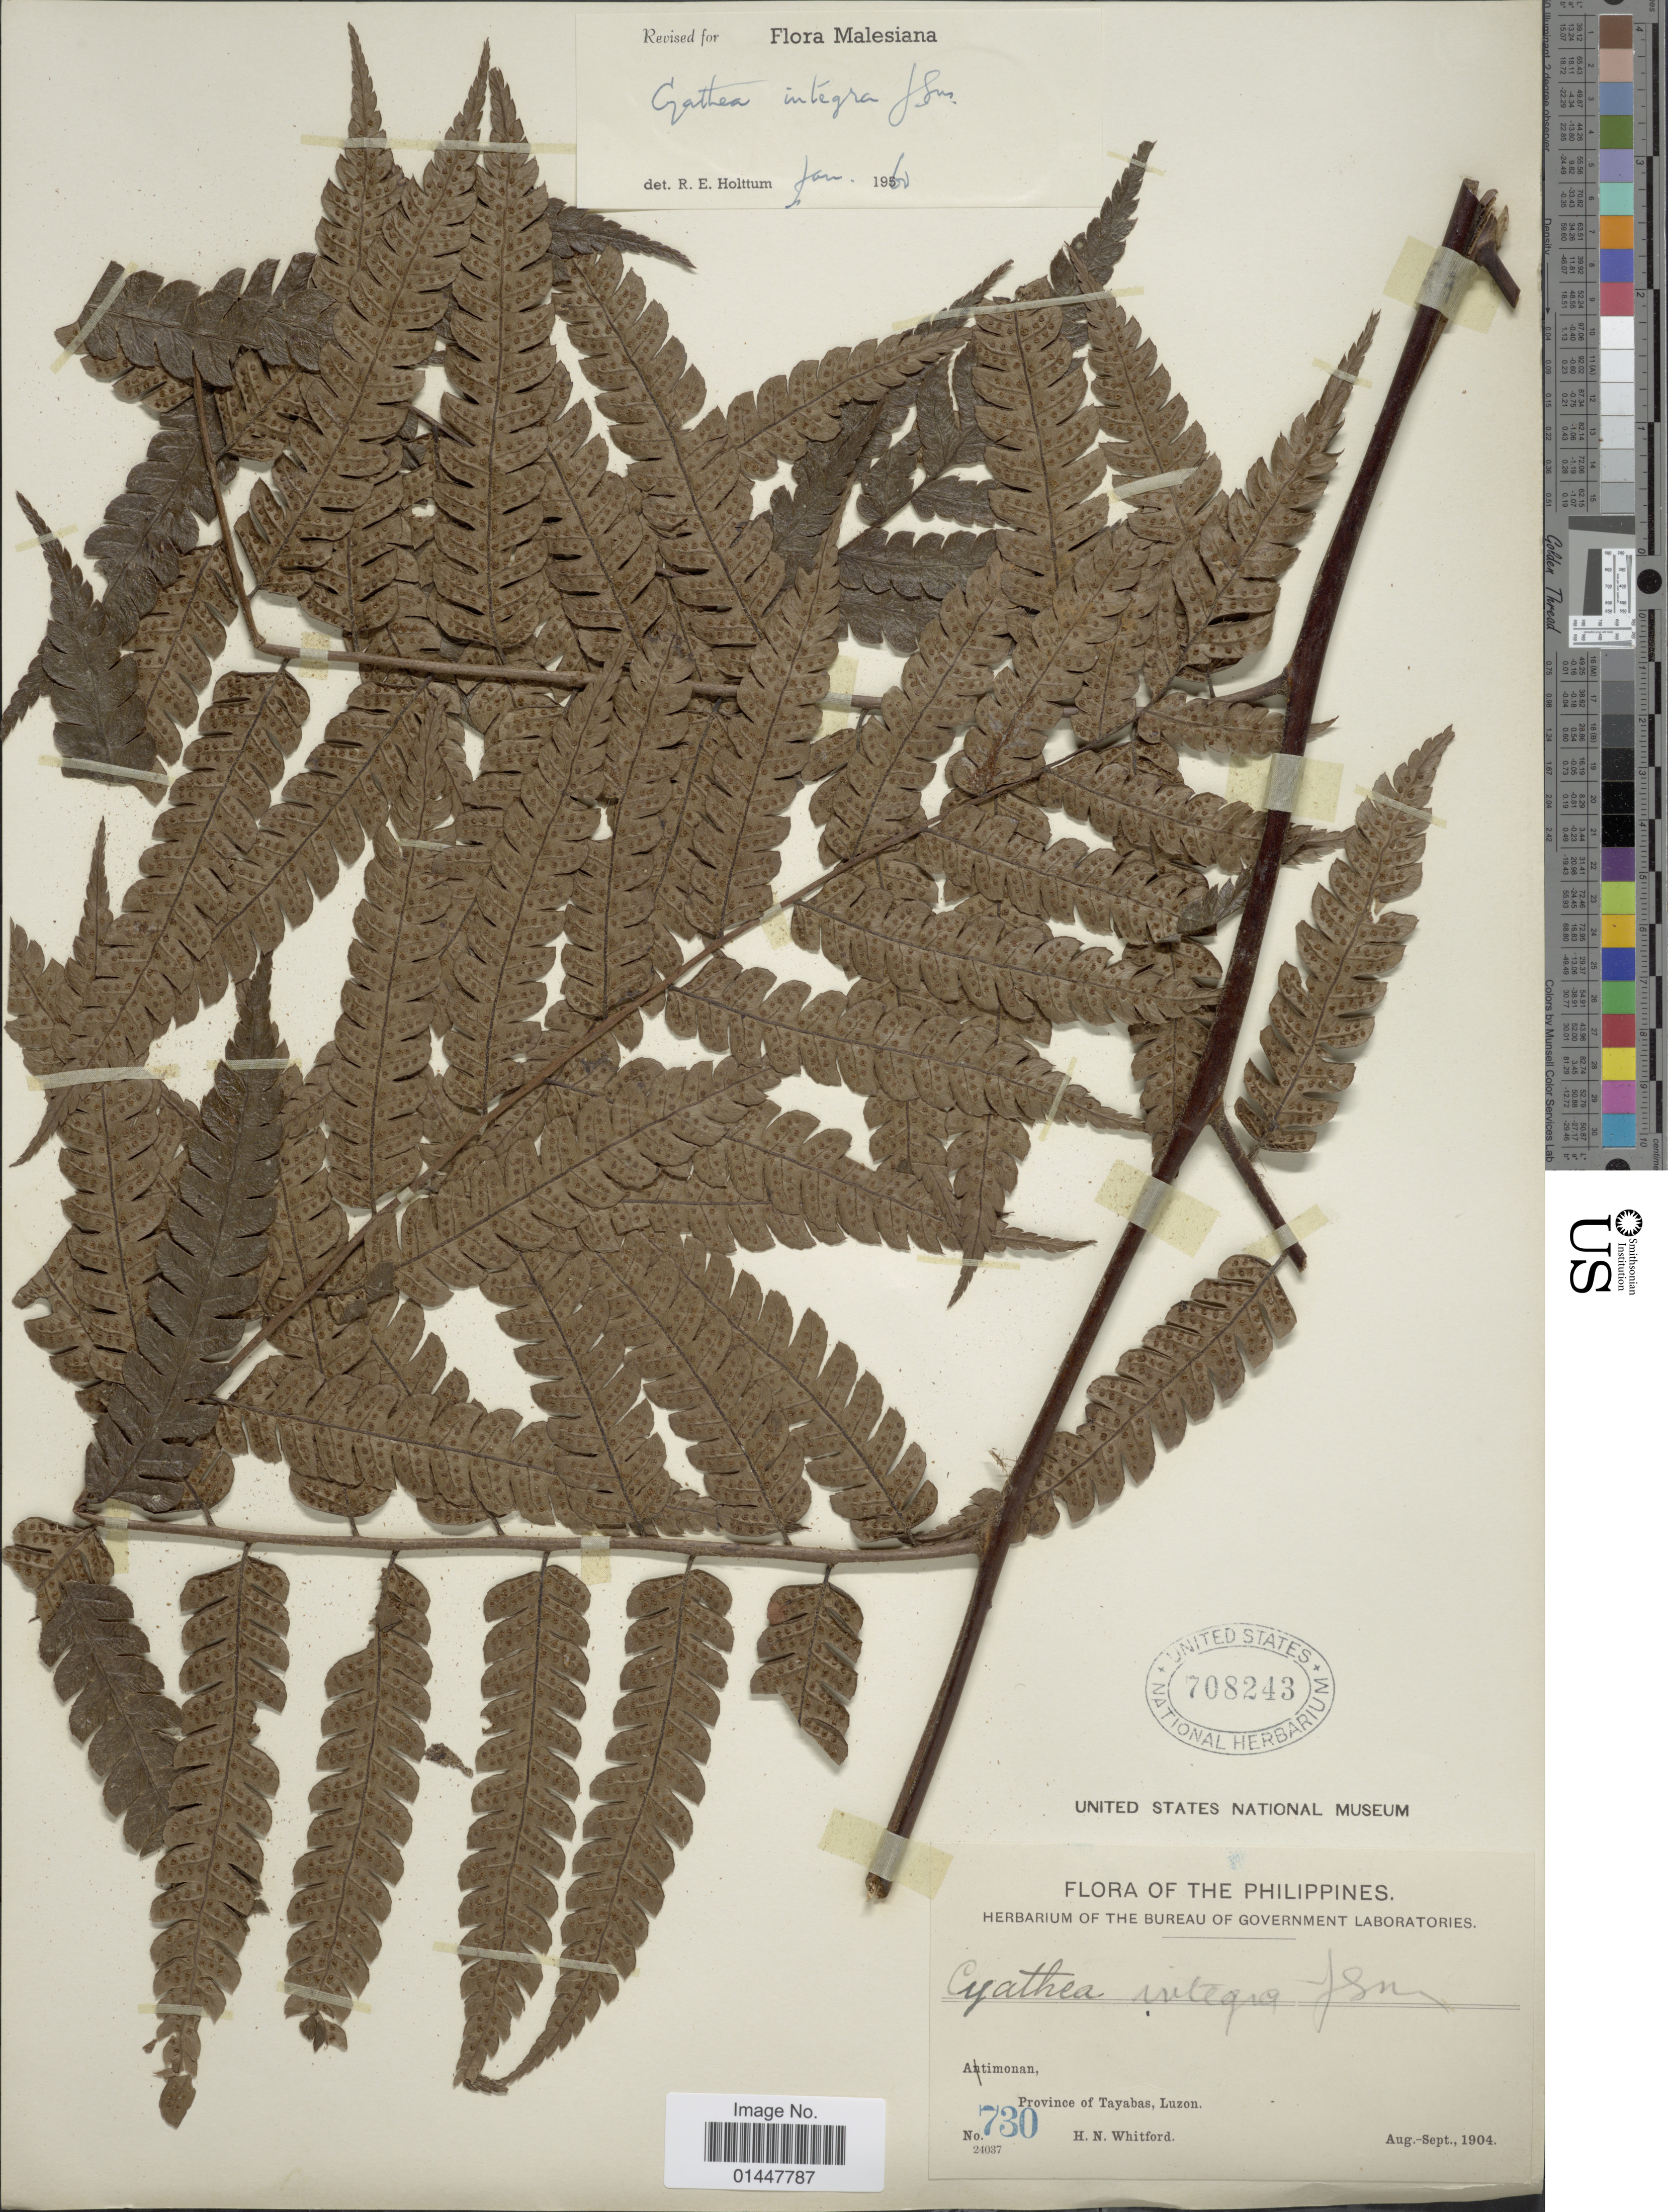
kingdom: Plantae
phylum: Tracheophyta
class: Polypodiopsida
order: Cyatheales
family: Cyatheaceae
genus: Sphaeropteris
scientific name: Sphaeropteris integra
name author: (J. Sm.) R.M. Tryon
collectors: H. N. Whitford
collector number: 730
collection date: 1904-08/1904-09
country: Philippines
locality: Atimonan, Province of Tayabas, Luzon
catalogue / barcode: US 708243